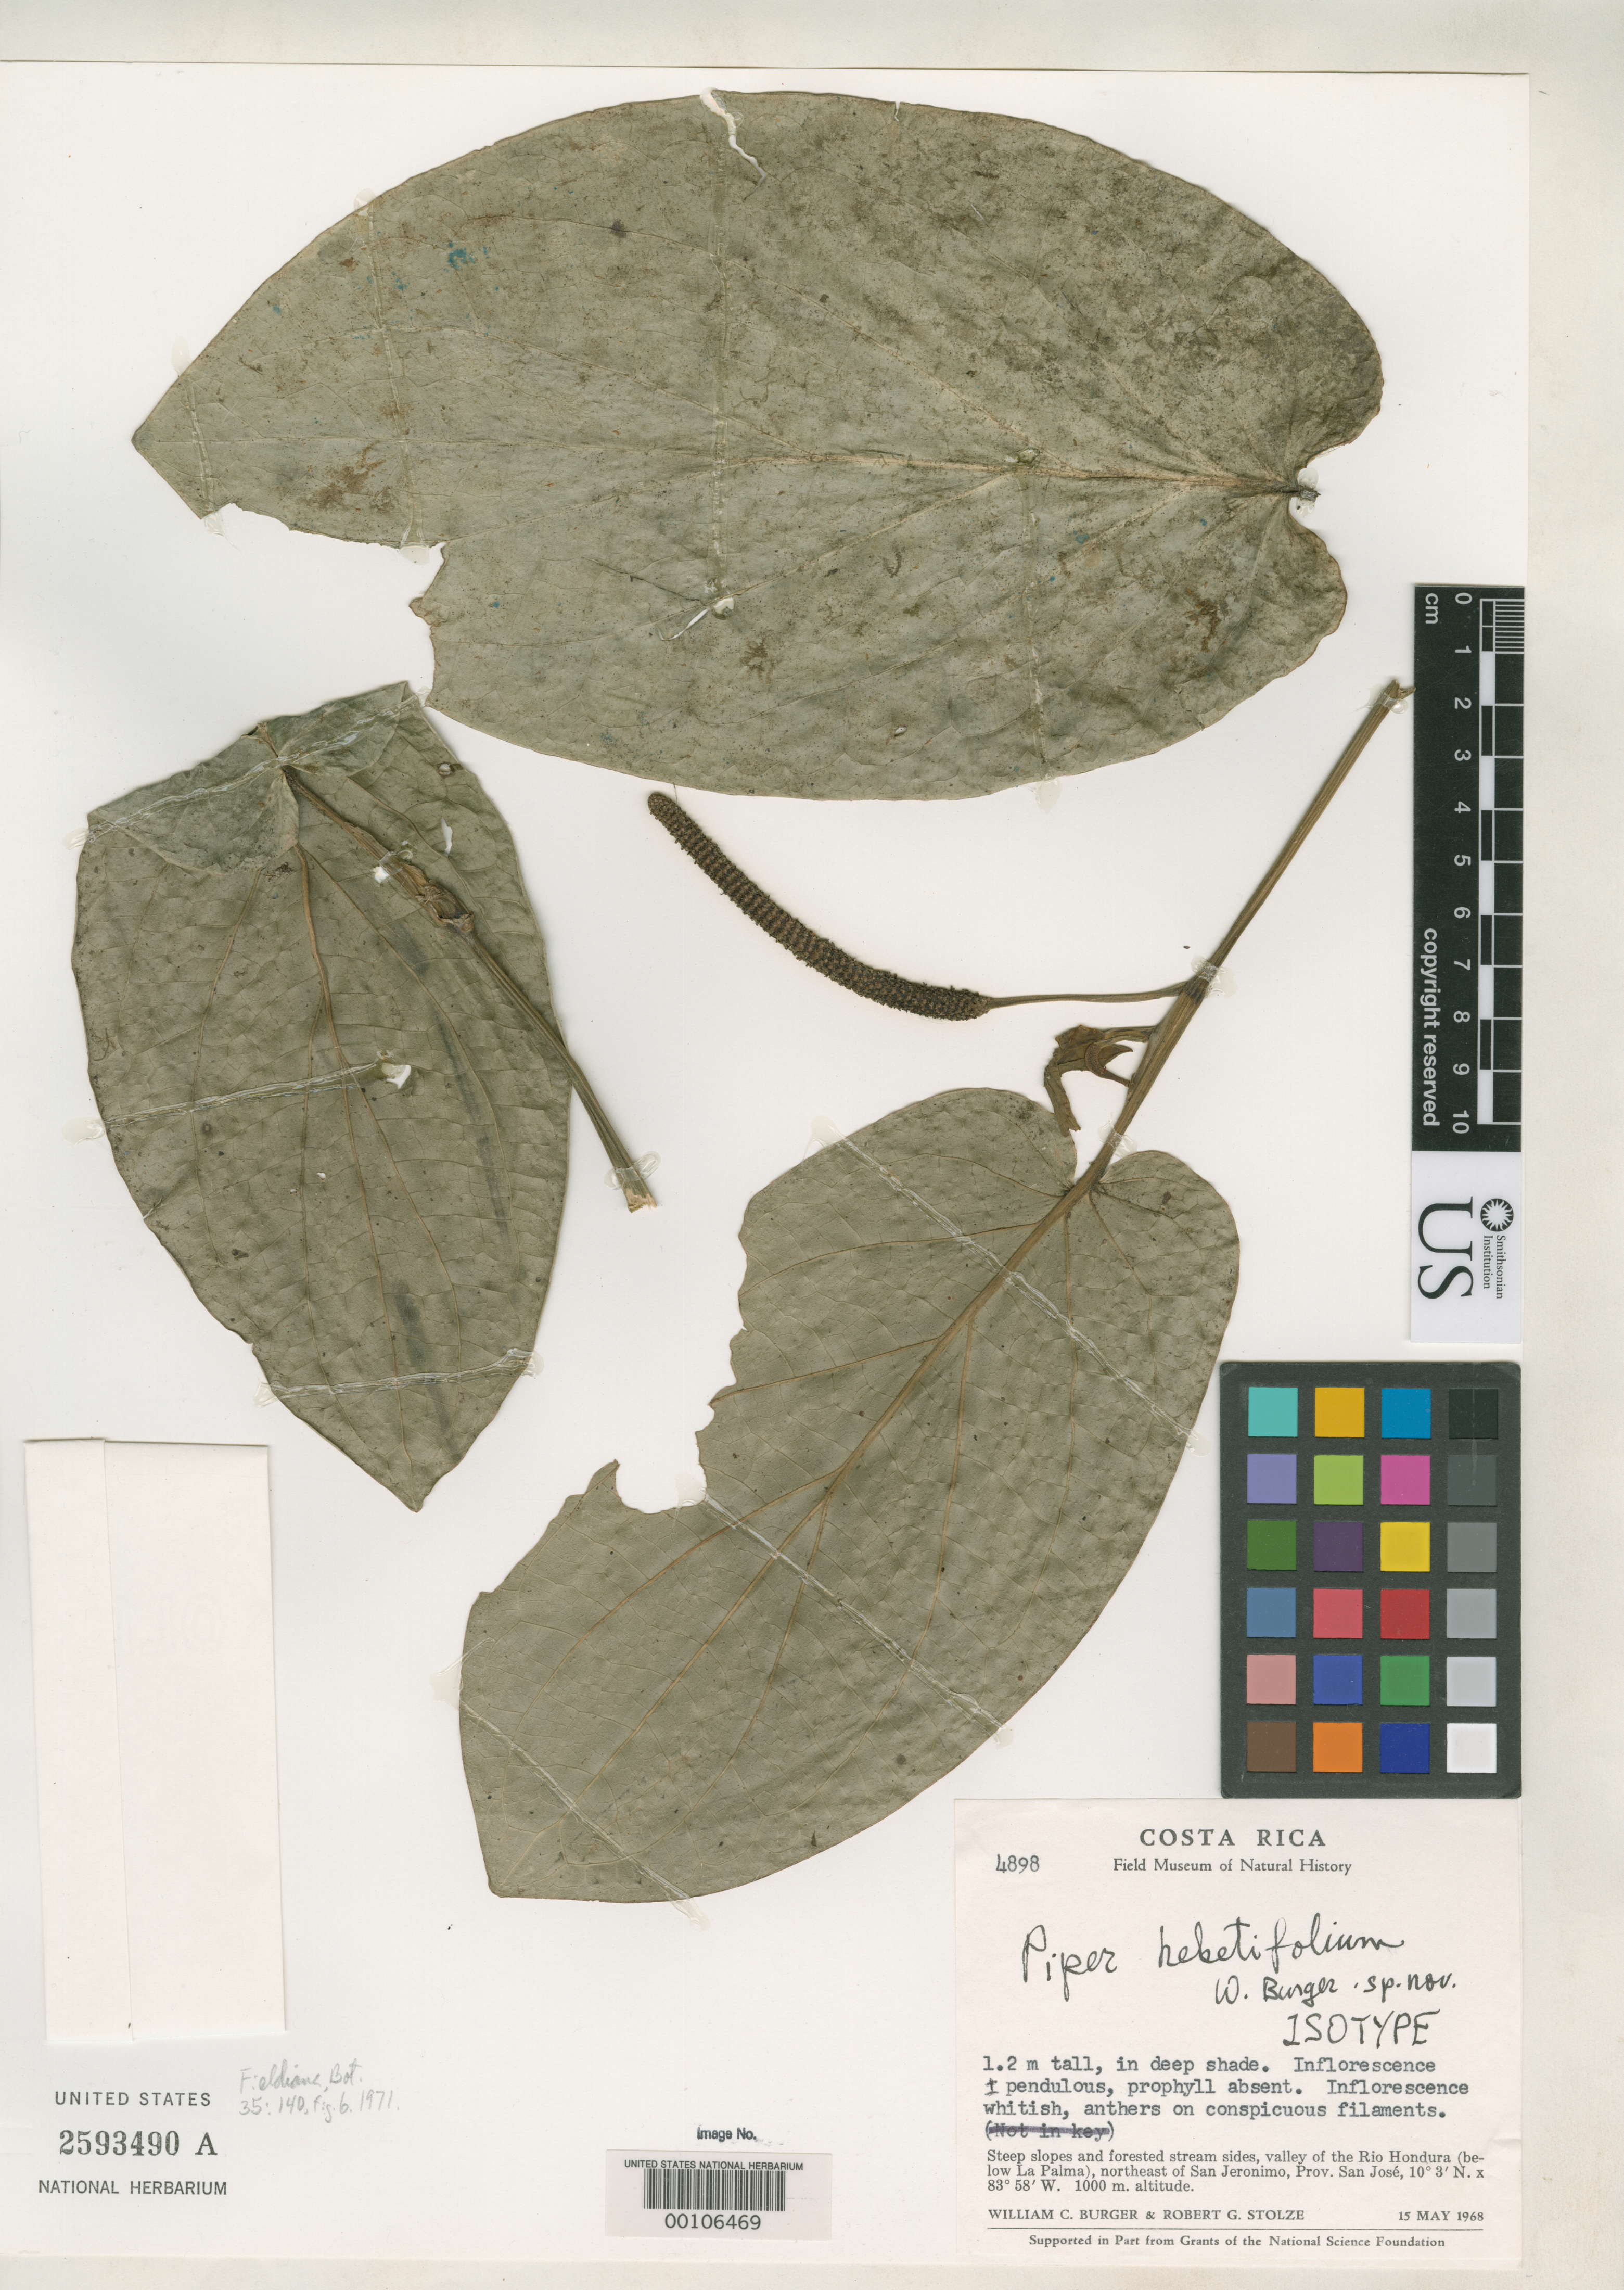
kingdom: Plantae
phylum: Tracheophyta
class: Magnoliopsida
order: Piperales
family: Piperaceae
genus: Piper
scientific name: Piper hebetifolium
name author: W.C. Burger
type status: Isotype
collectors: W. Burger & R. G. Stolze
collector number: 4898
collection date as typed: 15 May 1968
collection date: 1968-05-15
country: Costa Rica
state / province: San José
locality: San Jeronimo.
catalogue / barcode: US 2593490A